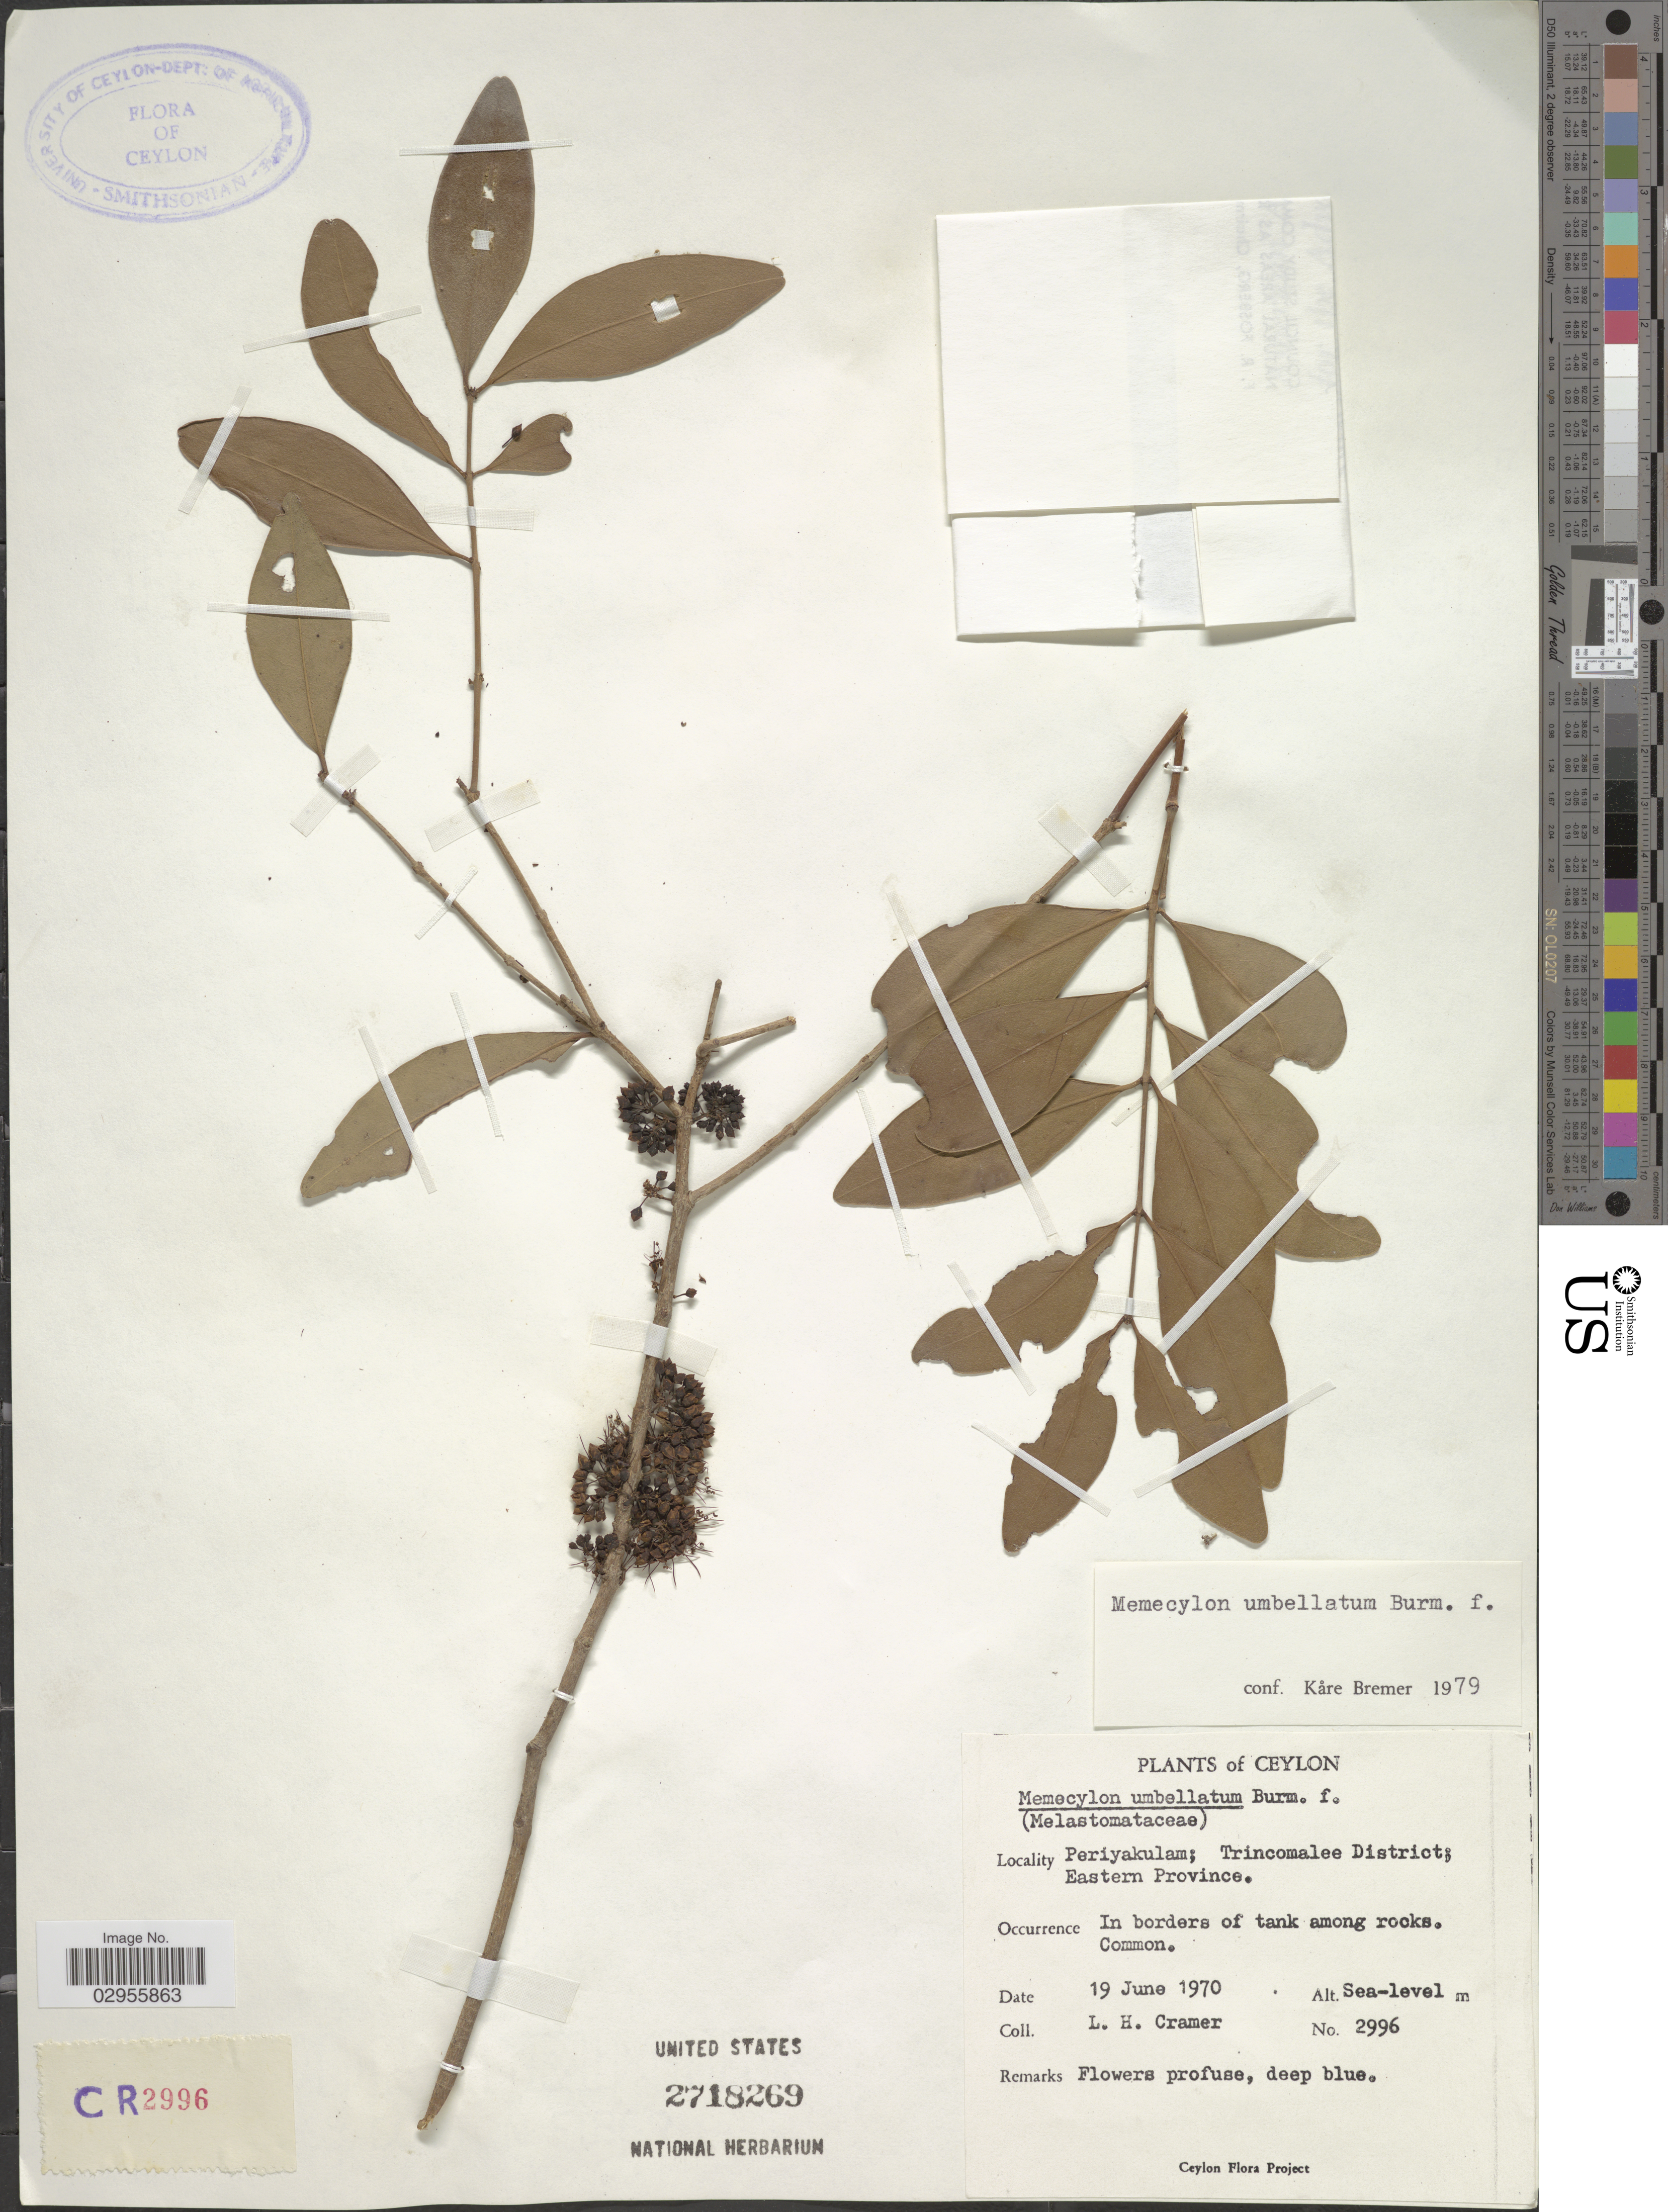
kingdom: Plantae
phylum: Tracheophyta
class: Magnoliopsida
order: Myrtales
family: Melastomataceae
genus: Memecylon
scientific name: Memecylon umbellatum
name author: Burm. f.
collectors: L. H. Cramer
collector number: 2996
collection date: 1970-06-19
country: Sri Lanka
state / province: Eastern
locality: Ceylon. Periyakulam; Trincomalee District.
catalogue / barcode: US 2718269